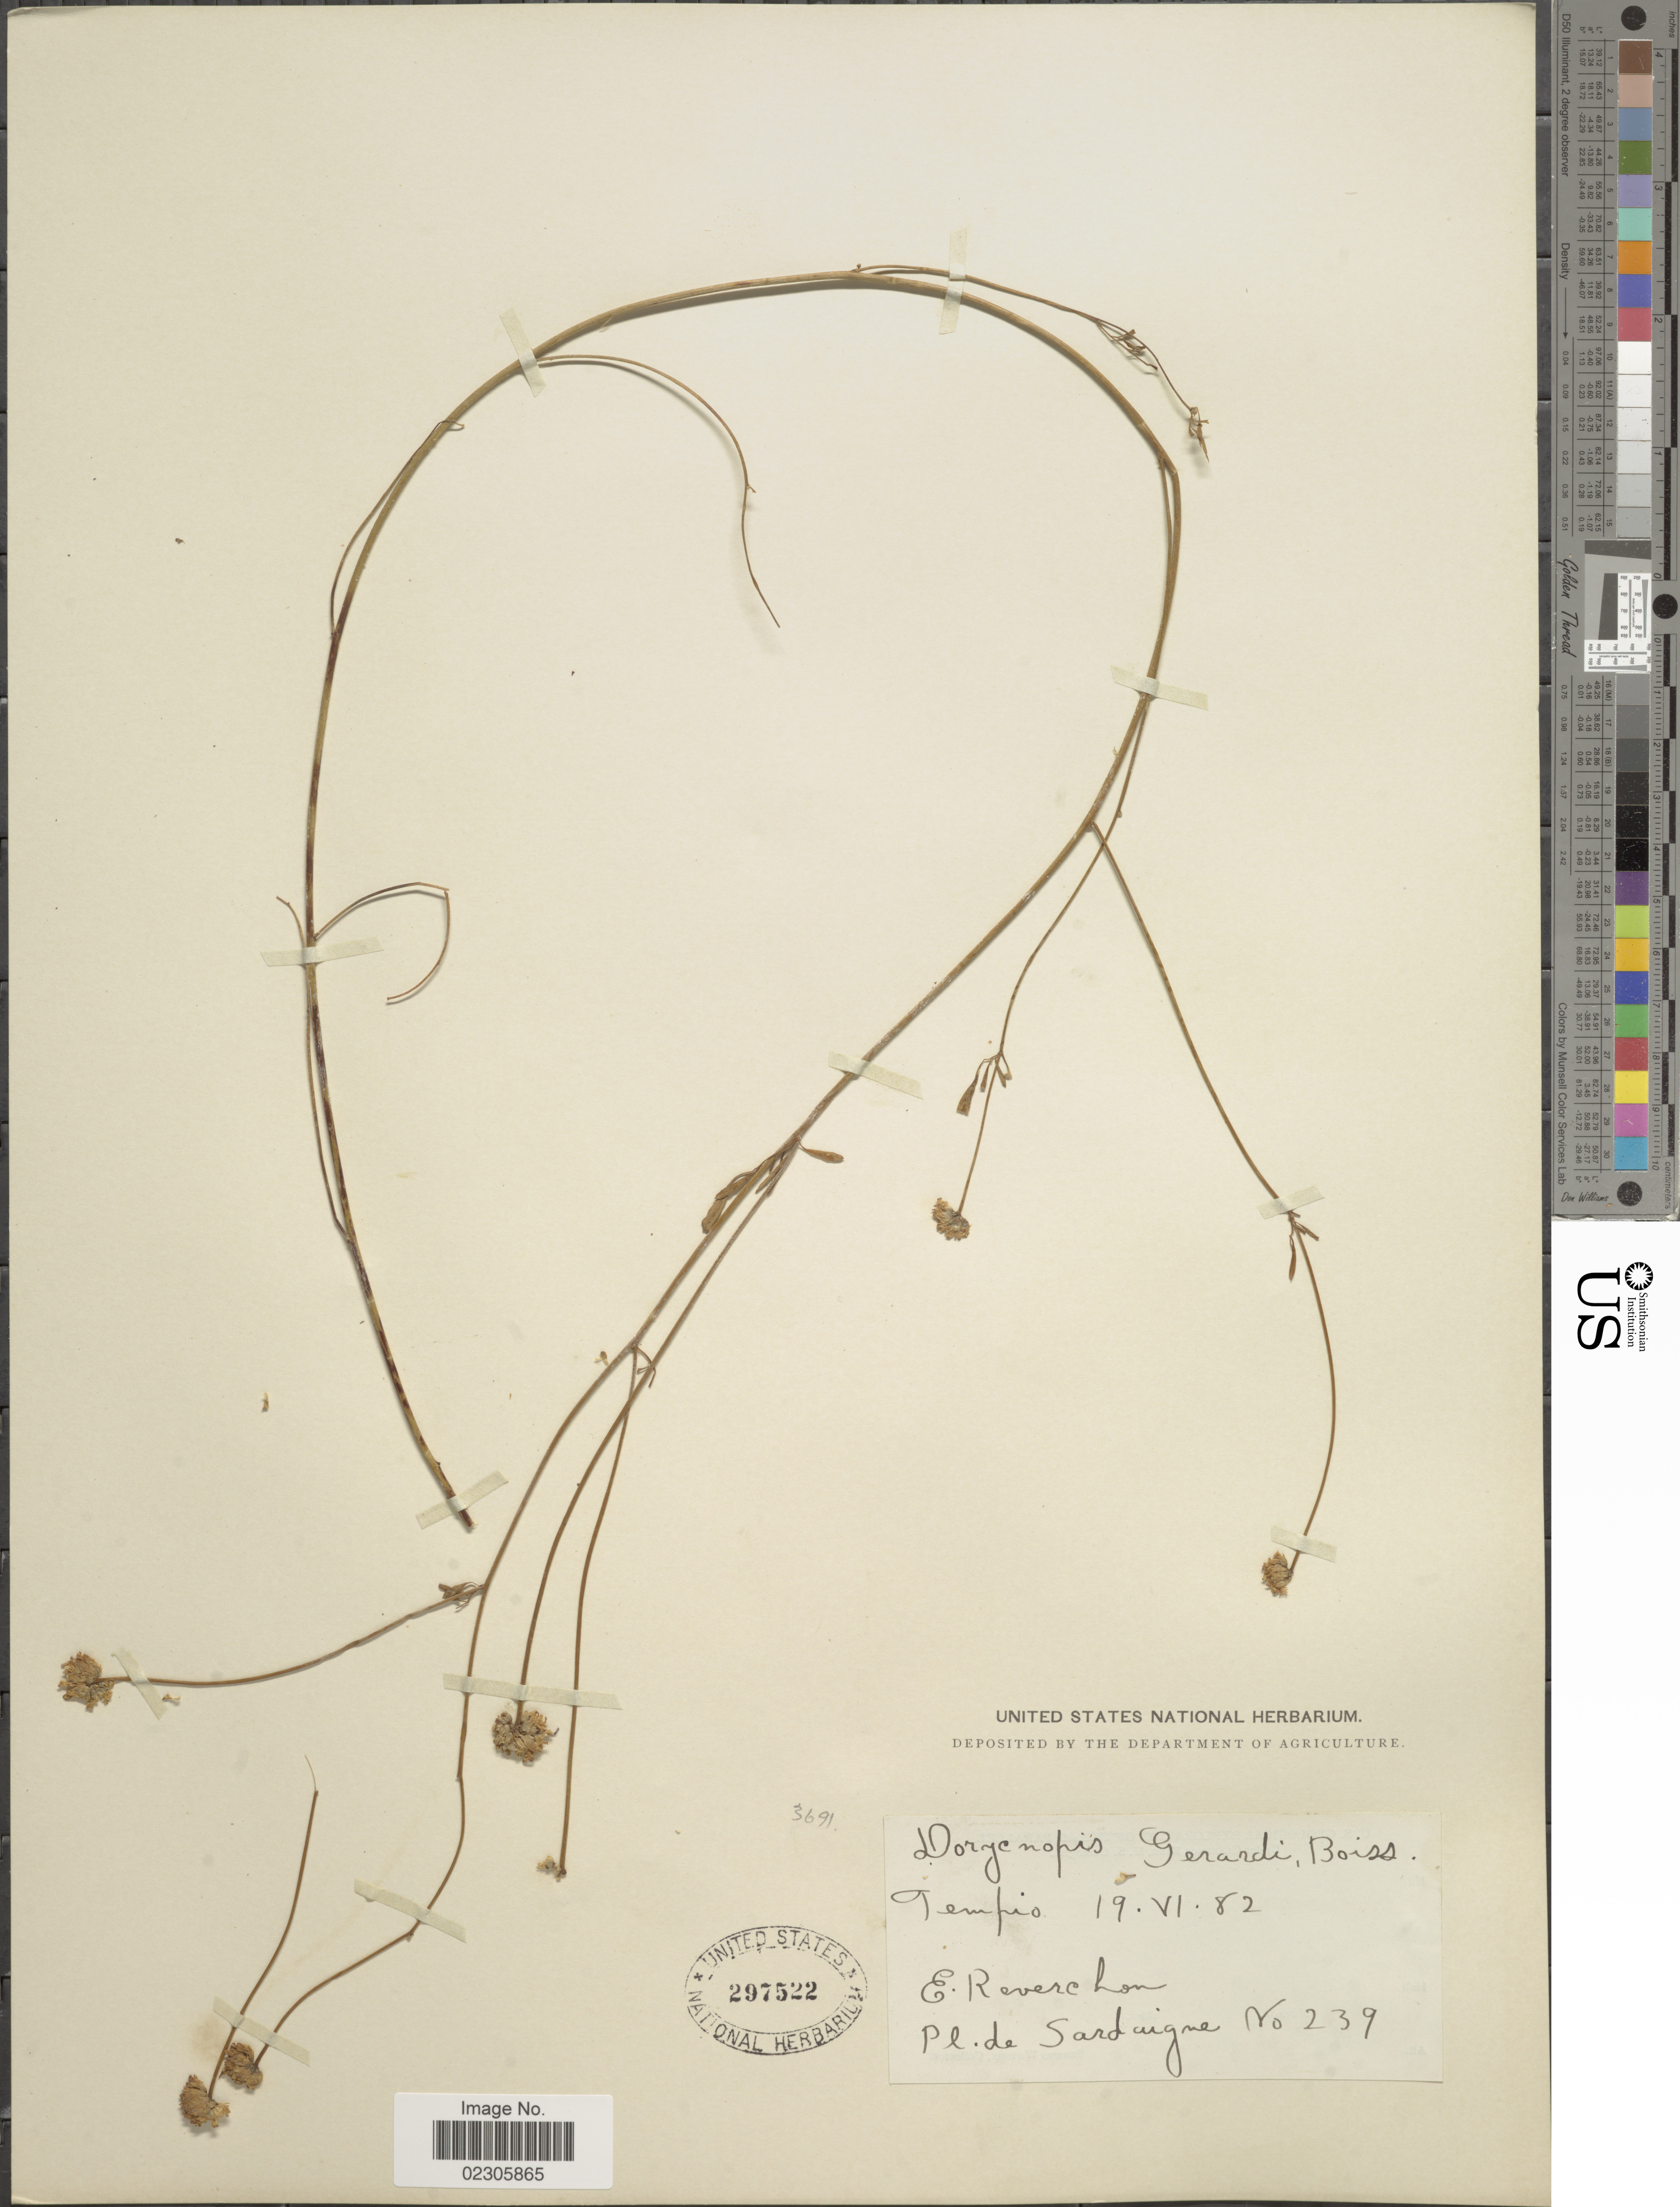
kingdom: Plantae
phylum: Tracheophyta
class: Magnoliopsida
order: Fabales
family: Fabaceae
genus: Anthyllis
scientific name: Anthyllis gerardii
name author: L.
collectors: E. Reverchon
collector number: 239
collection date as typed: Transcribed d/m/y: 19/6/82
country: Italy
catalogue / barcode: US 297522